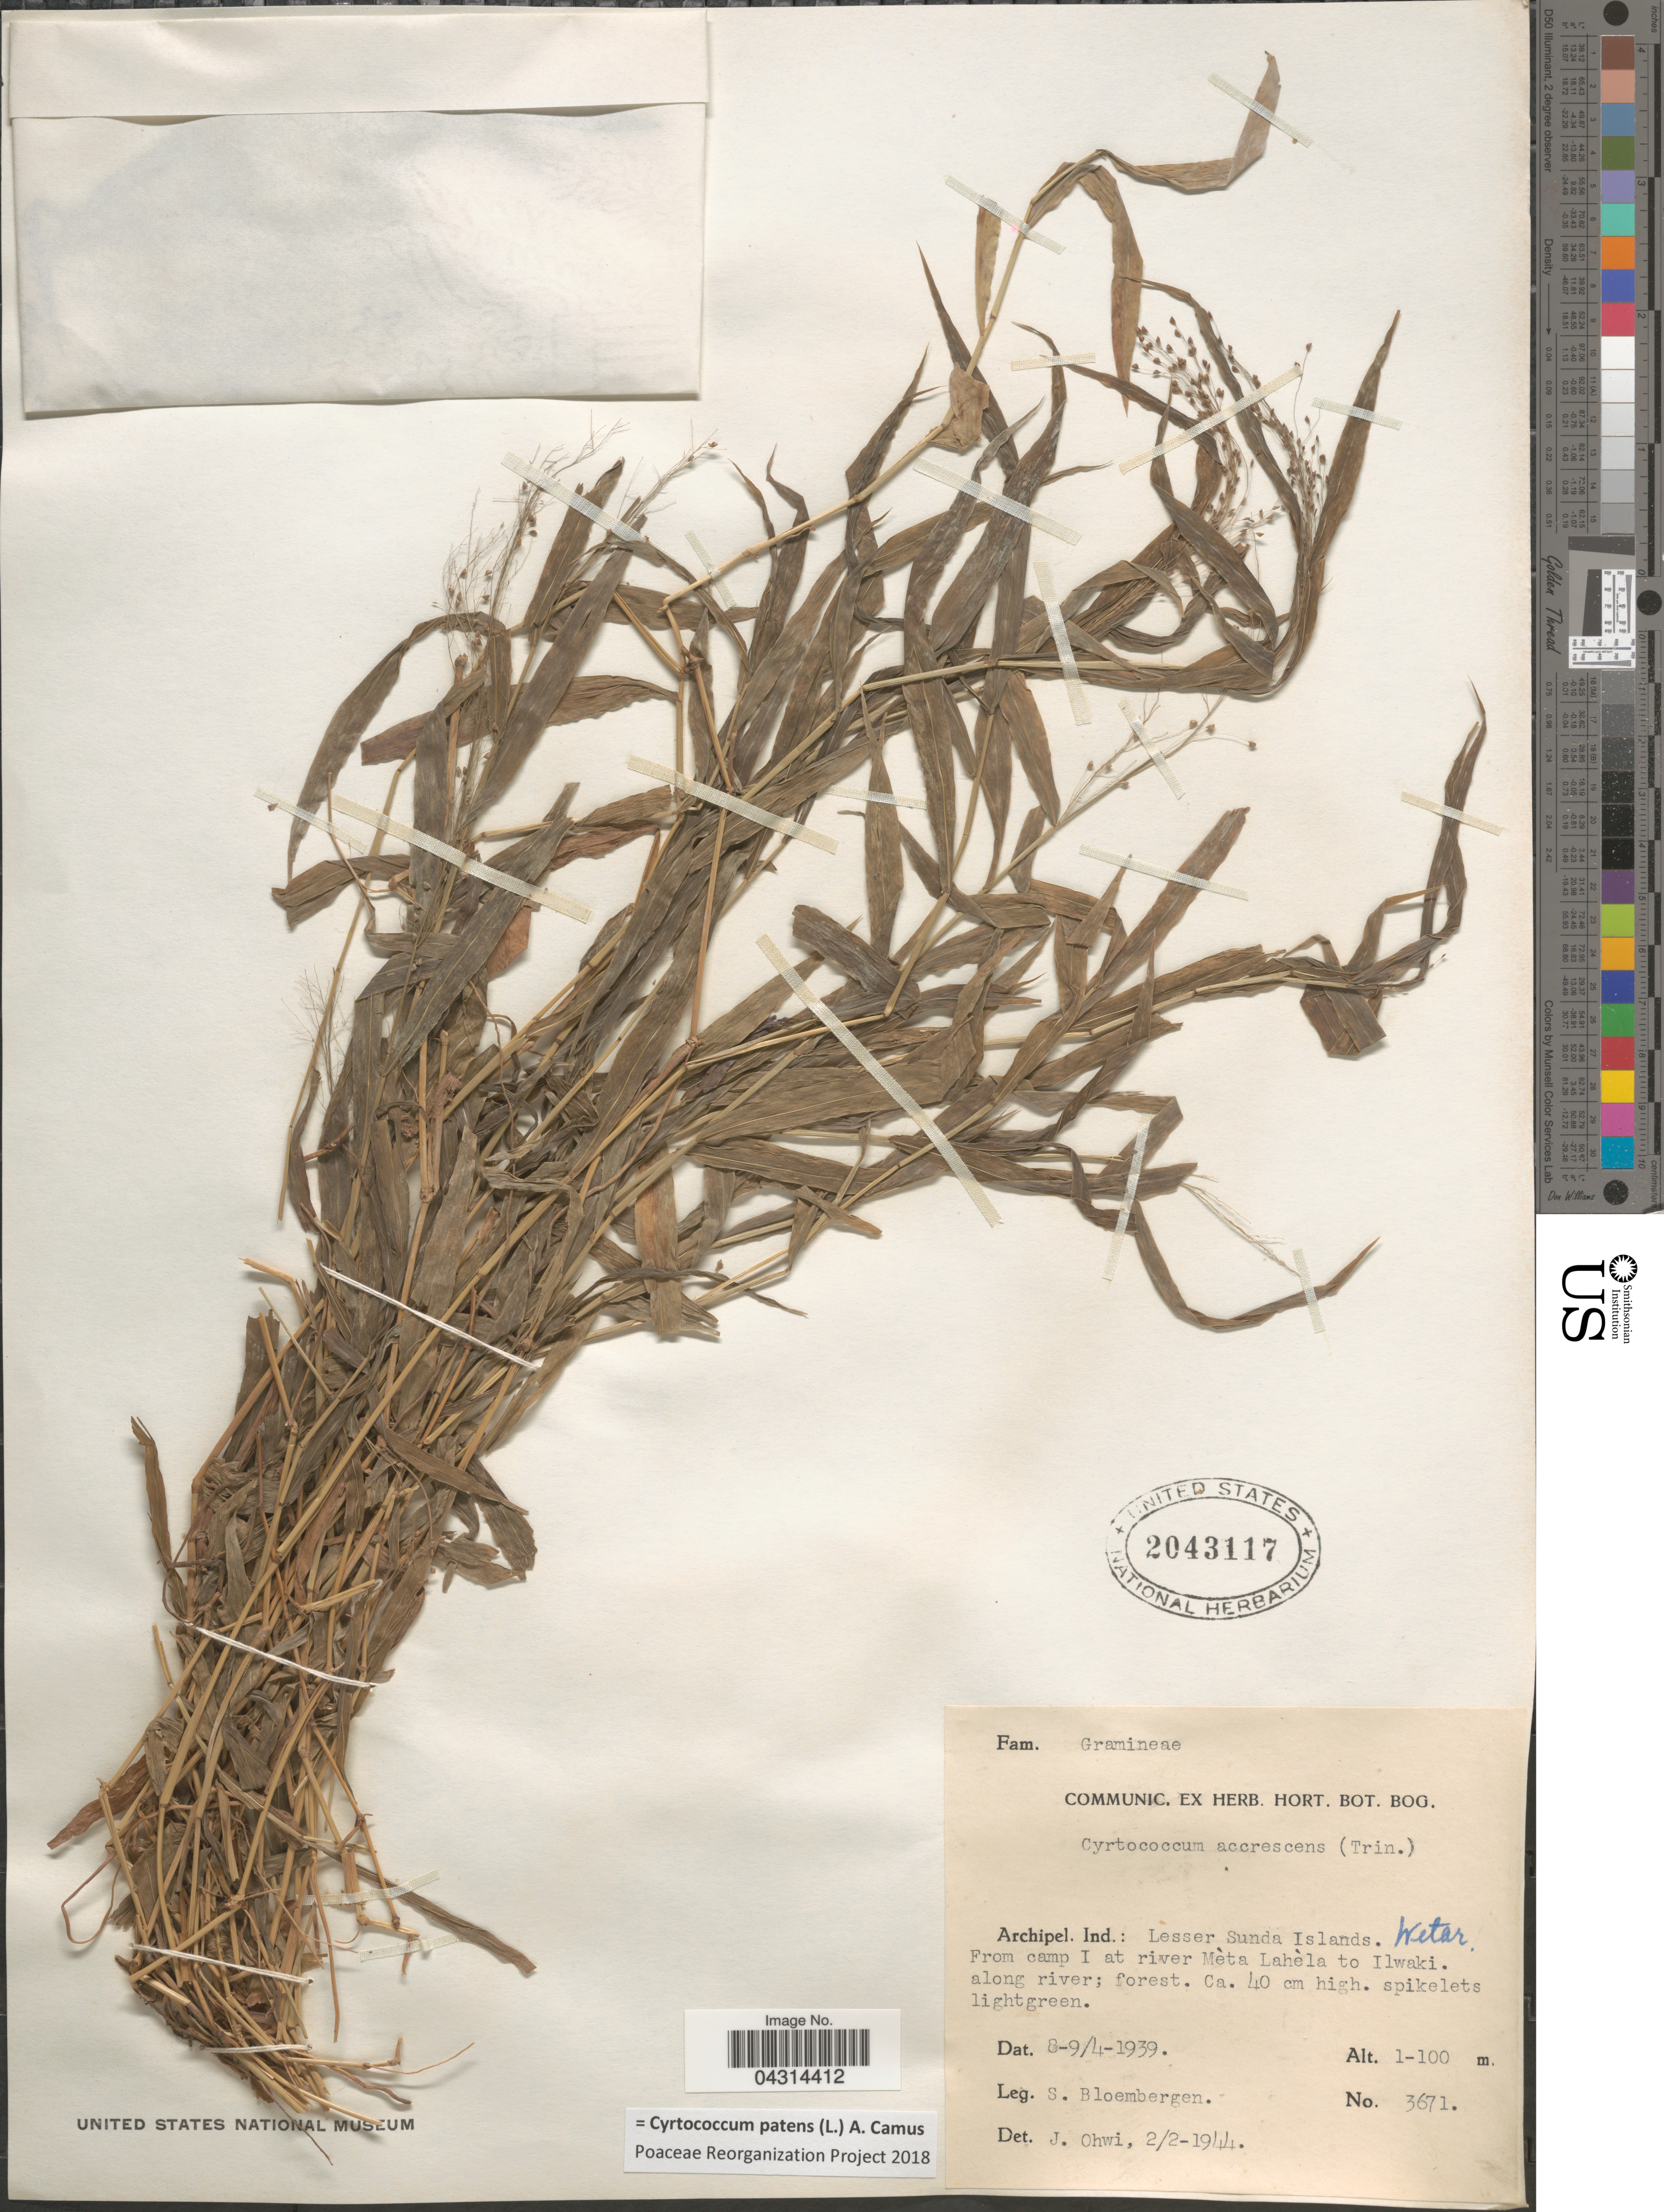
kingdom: Plantae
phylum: Tracheophyta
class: Liliopsida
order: Poales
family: Poaceae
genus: Cyrtococcum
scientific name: Cyrtococcum patens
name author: (L.) A. Camus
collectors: S. Bloembergen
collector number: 3671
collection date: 1939-04-08/1939-04-09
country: Indonesia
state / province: Nusa Tenggara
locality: Archipel. Ind.: Lesser Sunda Islands. Wetar. From camp I at river Mèta Lahèla to Ilwaki.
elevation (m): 1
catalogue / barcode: US 2043117